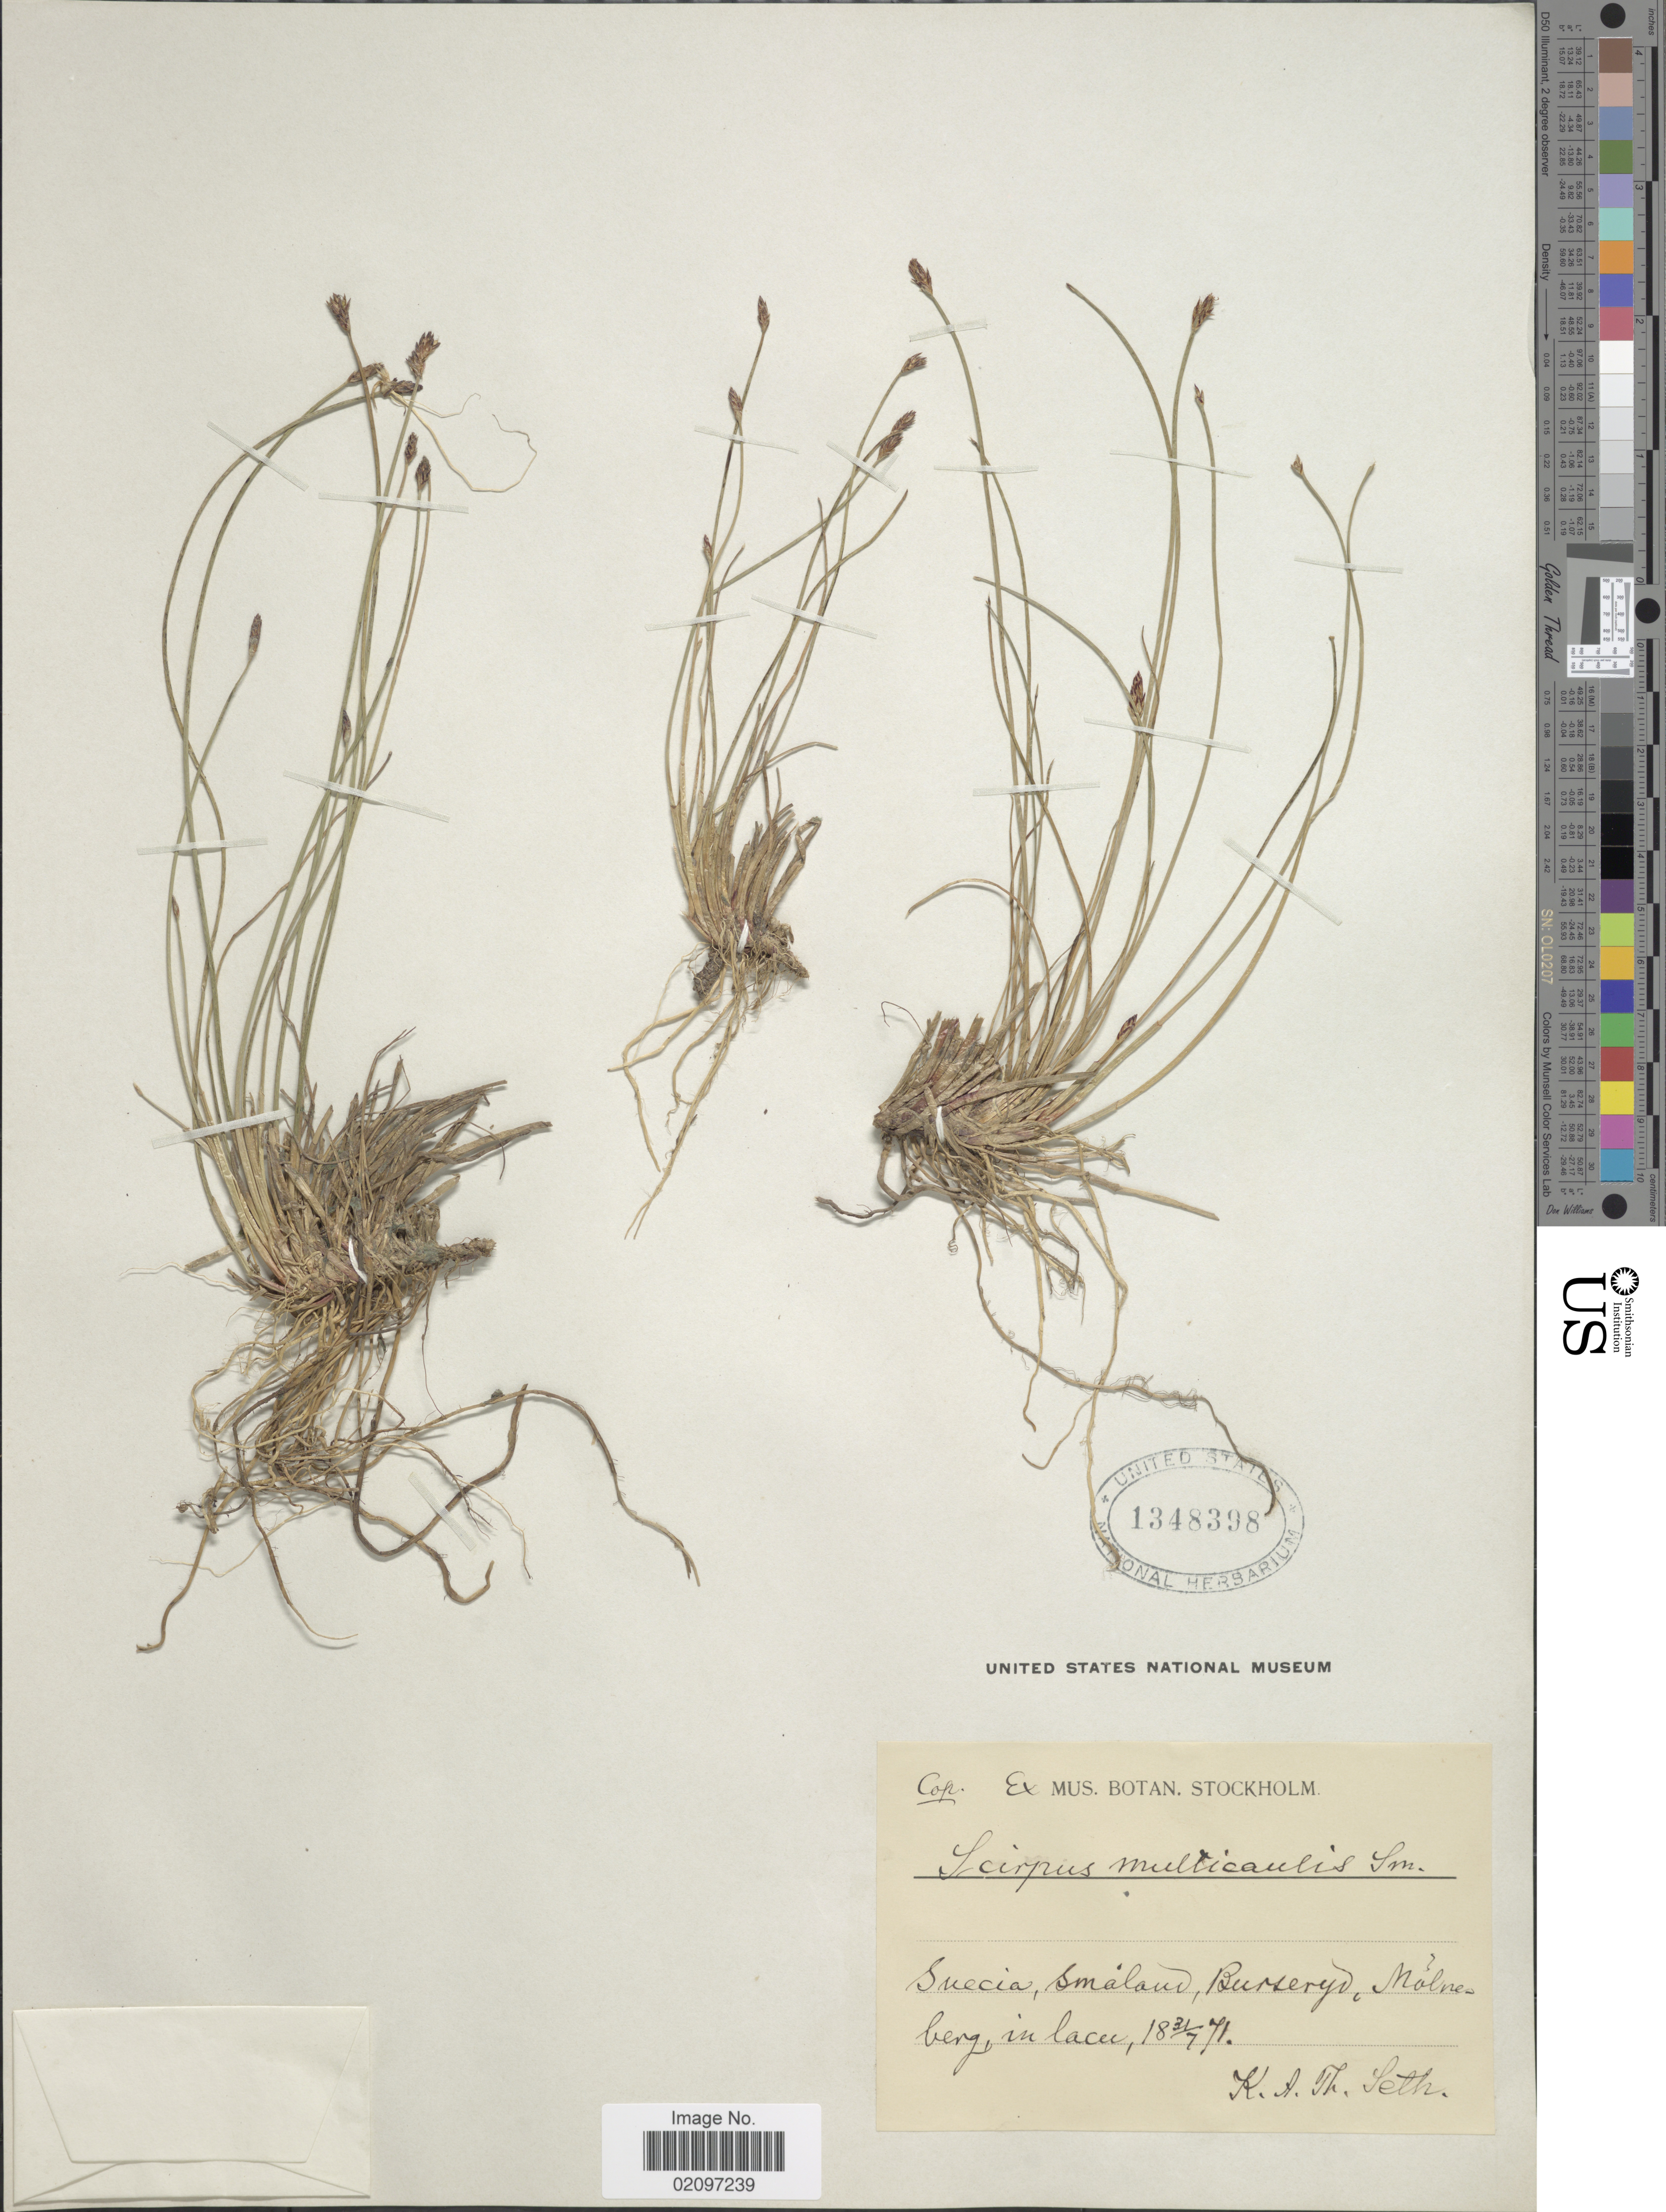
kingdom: Plantae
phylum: Tracheophyta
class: Liliopsida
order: Poales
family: Cyperaceae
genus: Eleocharis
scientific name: Eleocharis multicaulis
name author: (Sm.) Desv.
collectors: K. A. Seth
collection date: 1871-07-31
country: Sweden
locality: Suecia, Smaland, Burseryd, Molneberg, in lace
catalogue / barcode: US 1348398